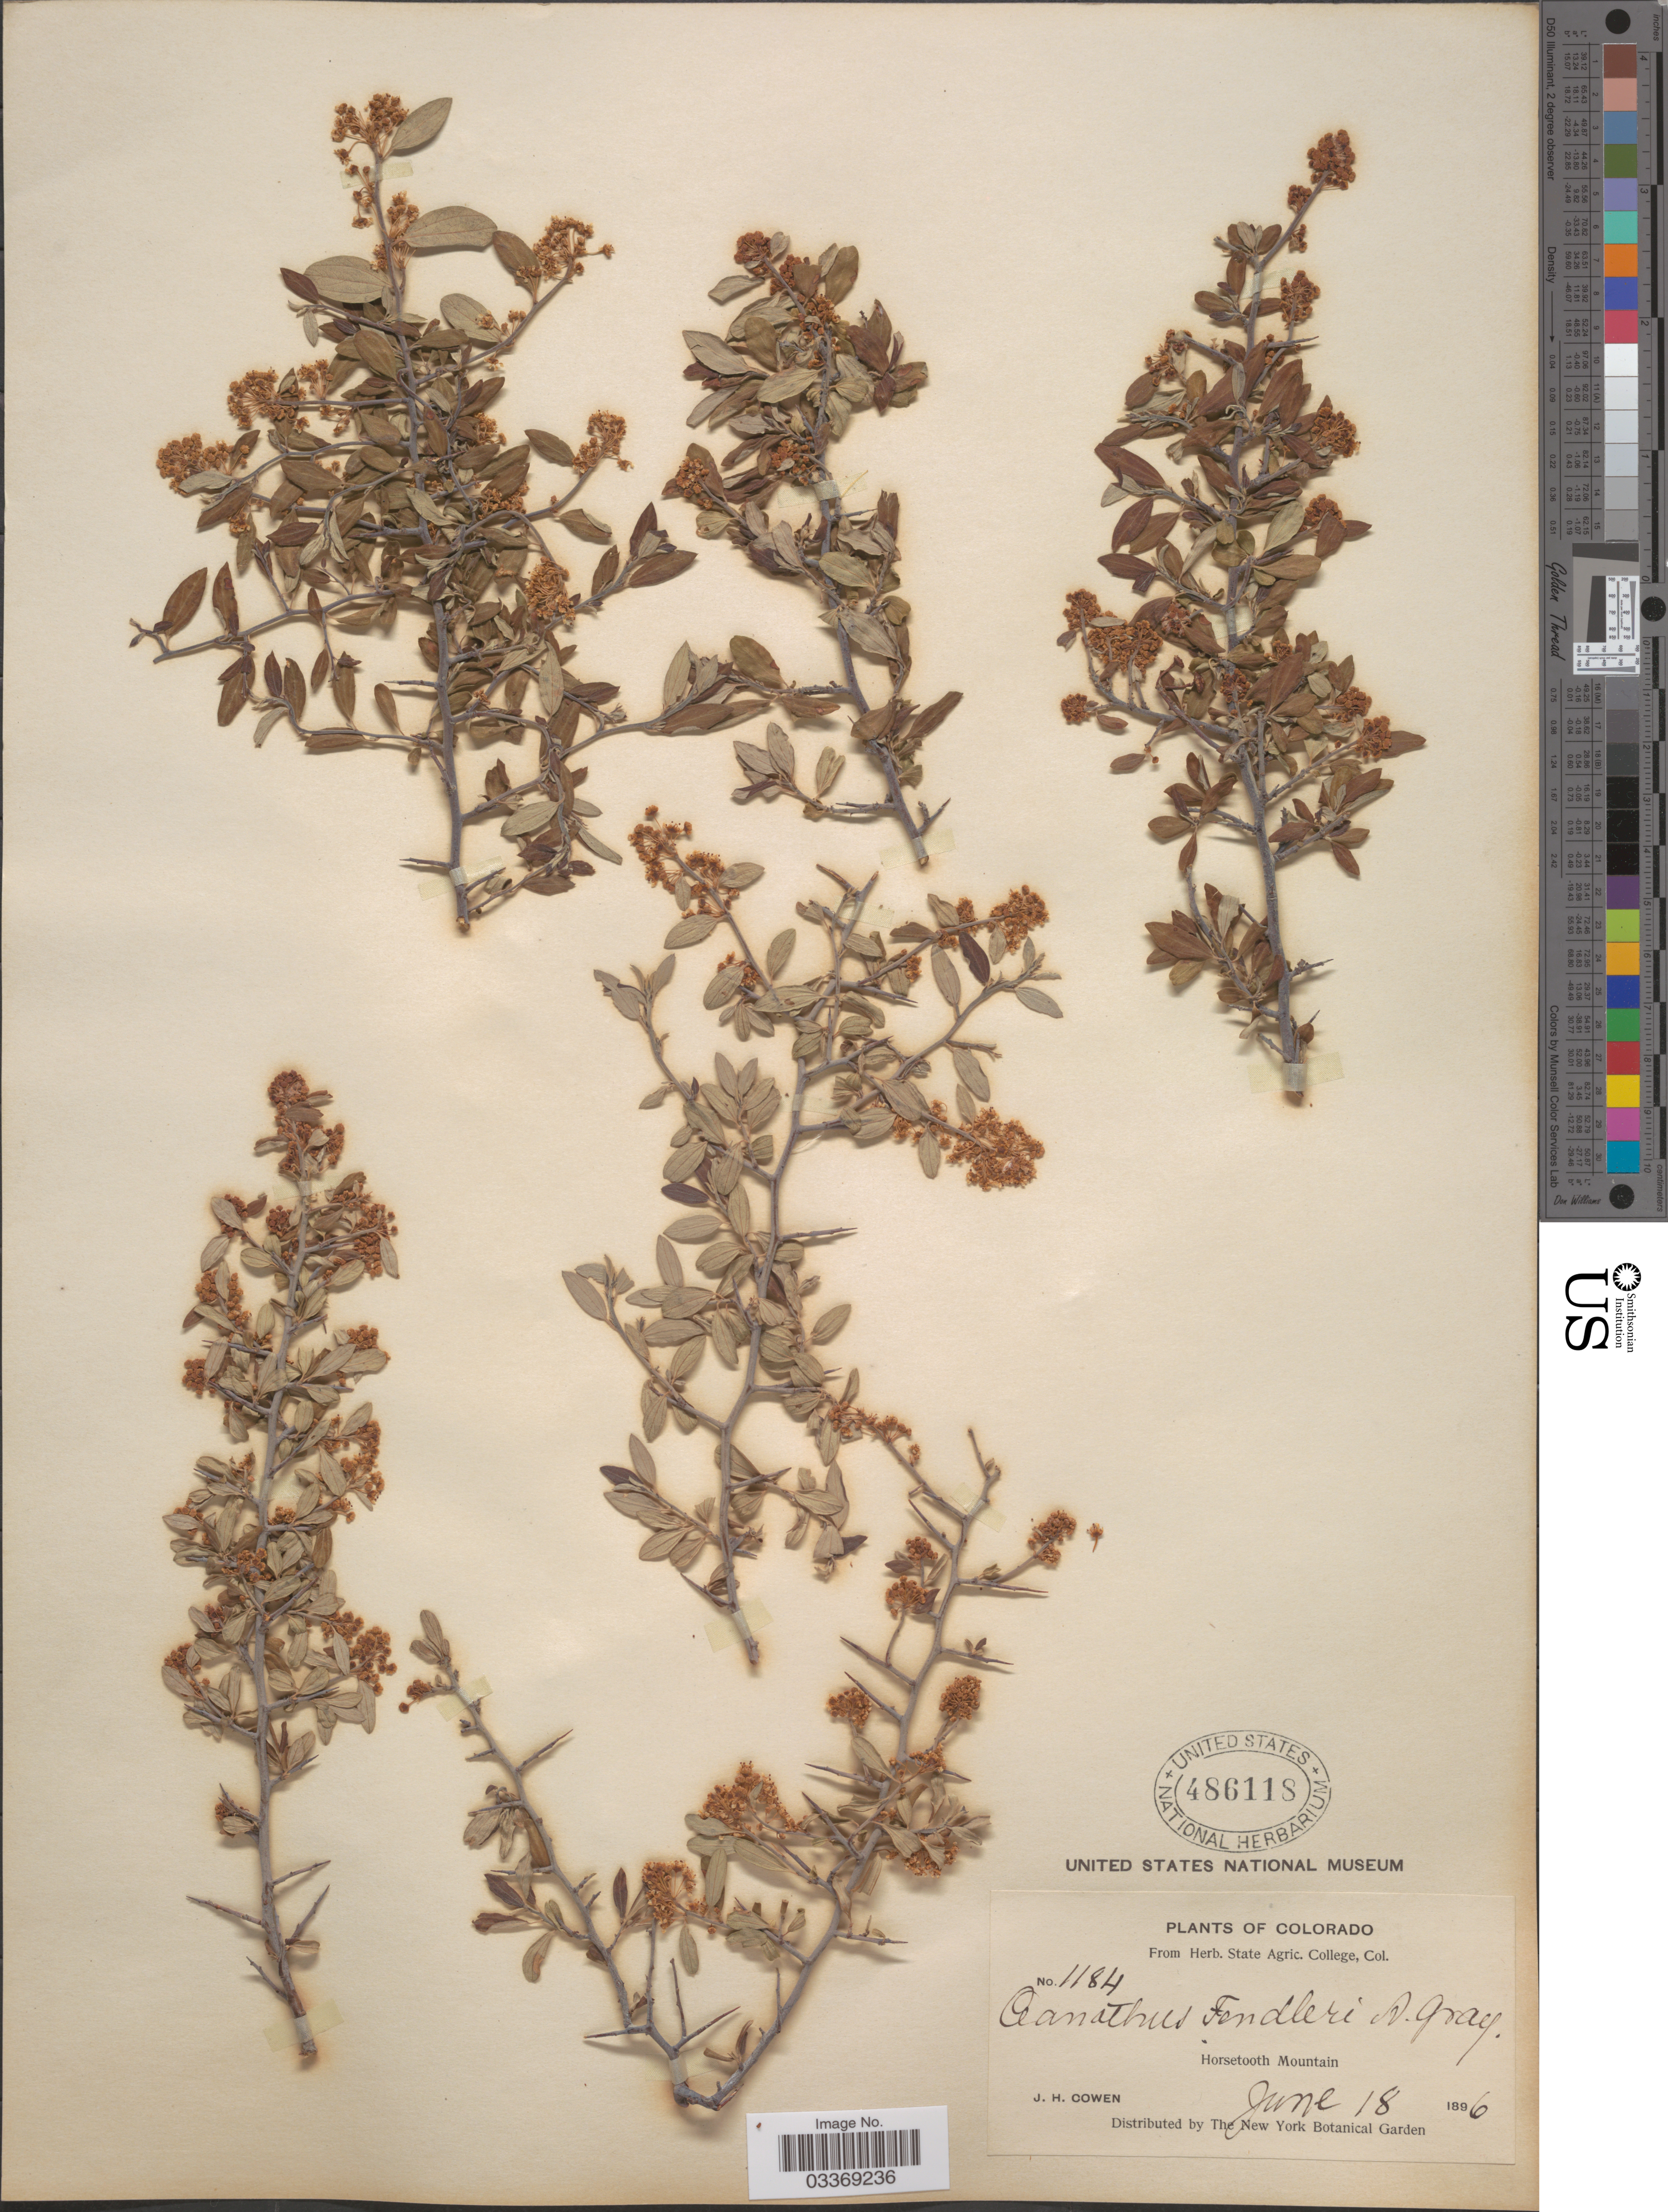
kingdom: Plantae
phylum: Tracheophyta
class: Magnoliopsida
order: Rosales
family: Rhamnaceae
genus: Ceanothus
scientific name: Ceanothus fendleri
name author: A. Gray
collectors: J. H. Cowen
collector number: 1184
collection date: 1896-06-18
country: United States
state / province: Colorado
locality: Horsetooth Mountain.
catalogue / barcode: US 486118